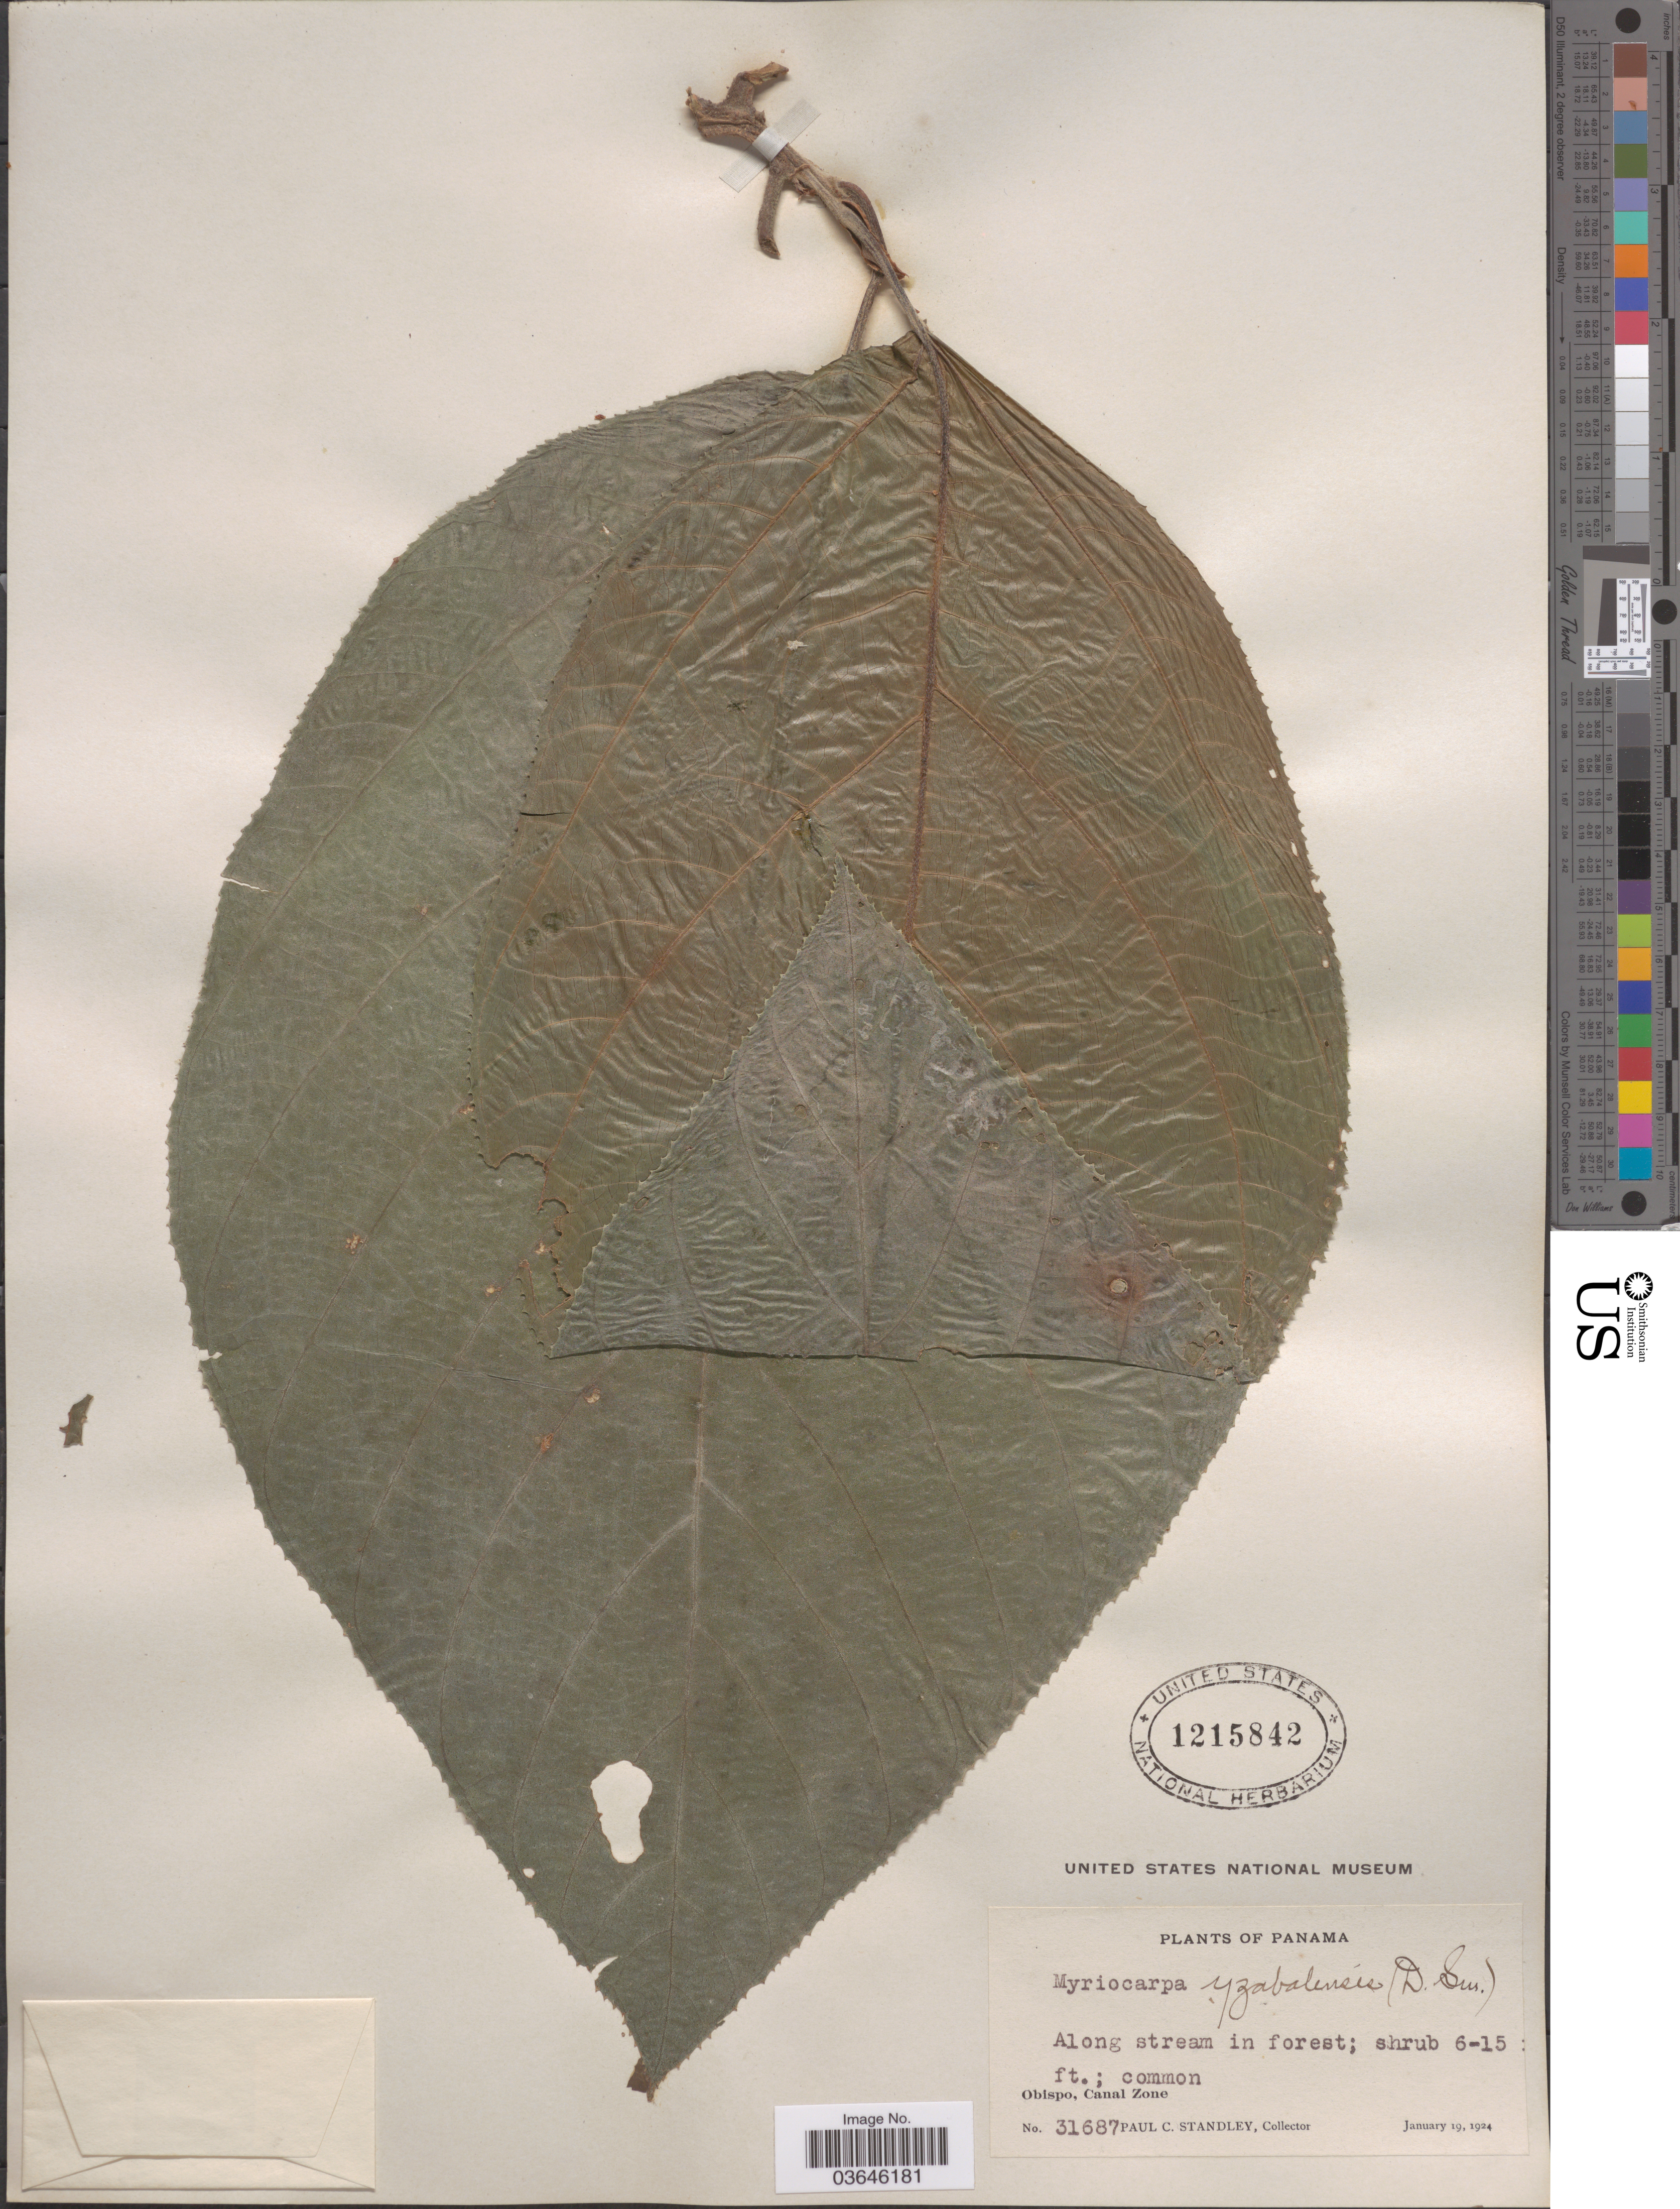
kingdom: Plantae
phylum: Tracheophyta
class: Magnoliopsida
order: Rosales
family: Urticaceae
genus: Myriocarpa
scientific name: Myriocarpa yzabalensis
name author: (Donn. Sm.) Killip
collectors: P. C. Standley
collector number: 31687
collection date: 1924-01-18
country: Panama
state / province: Colón / Panamá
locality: Obispo, Canal Zone.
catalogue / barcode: US 1215842